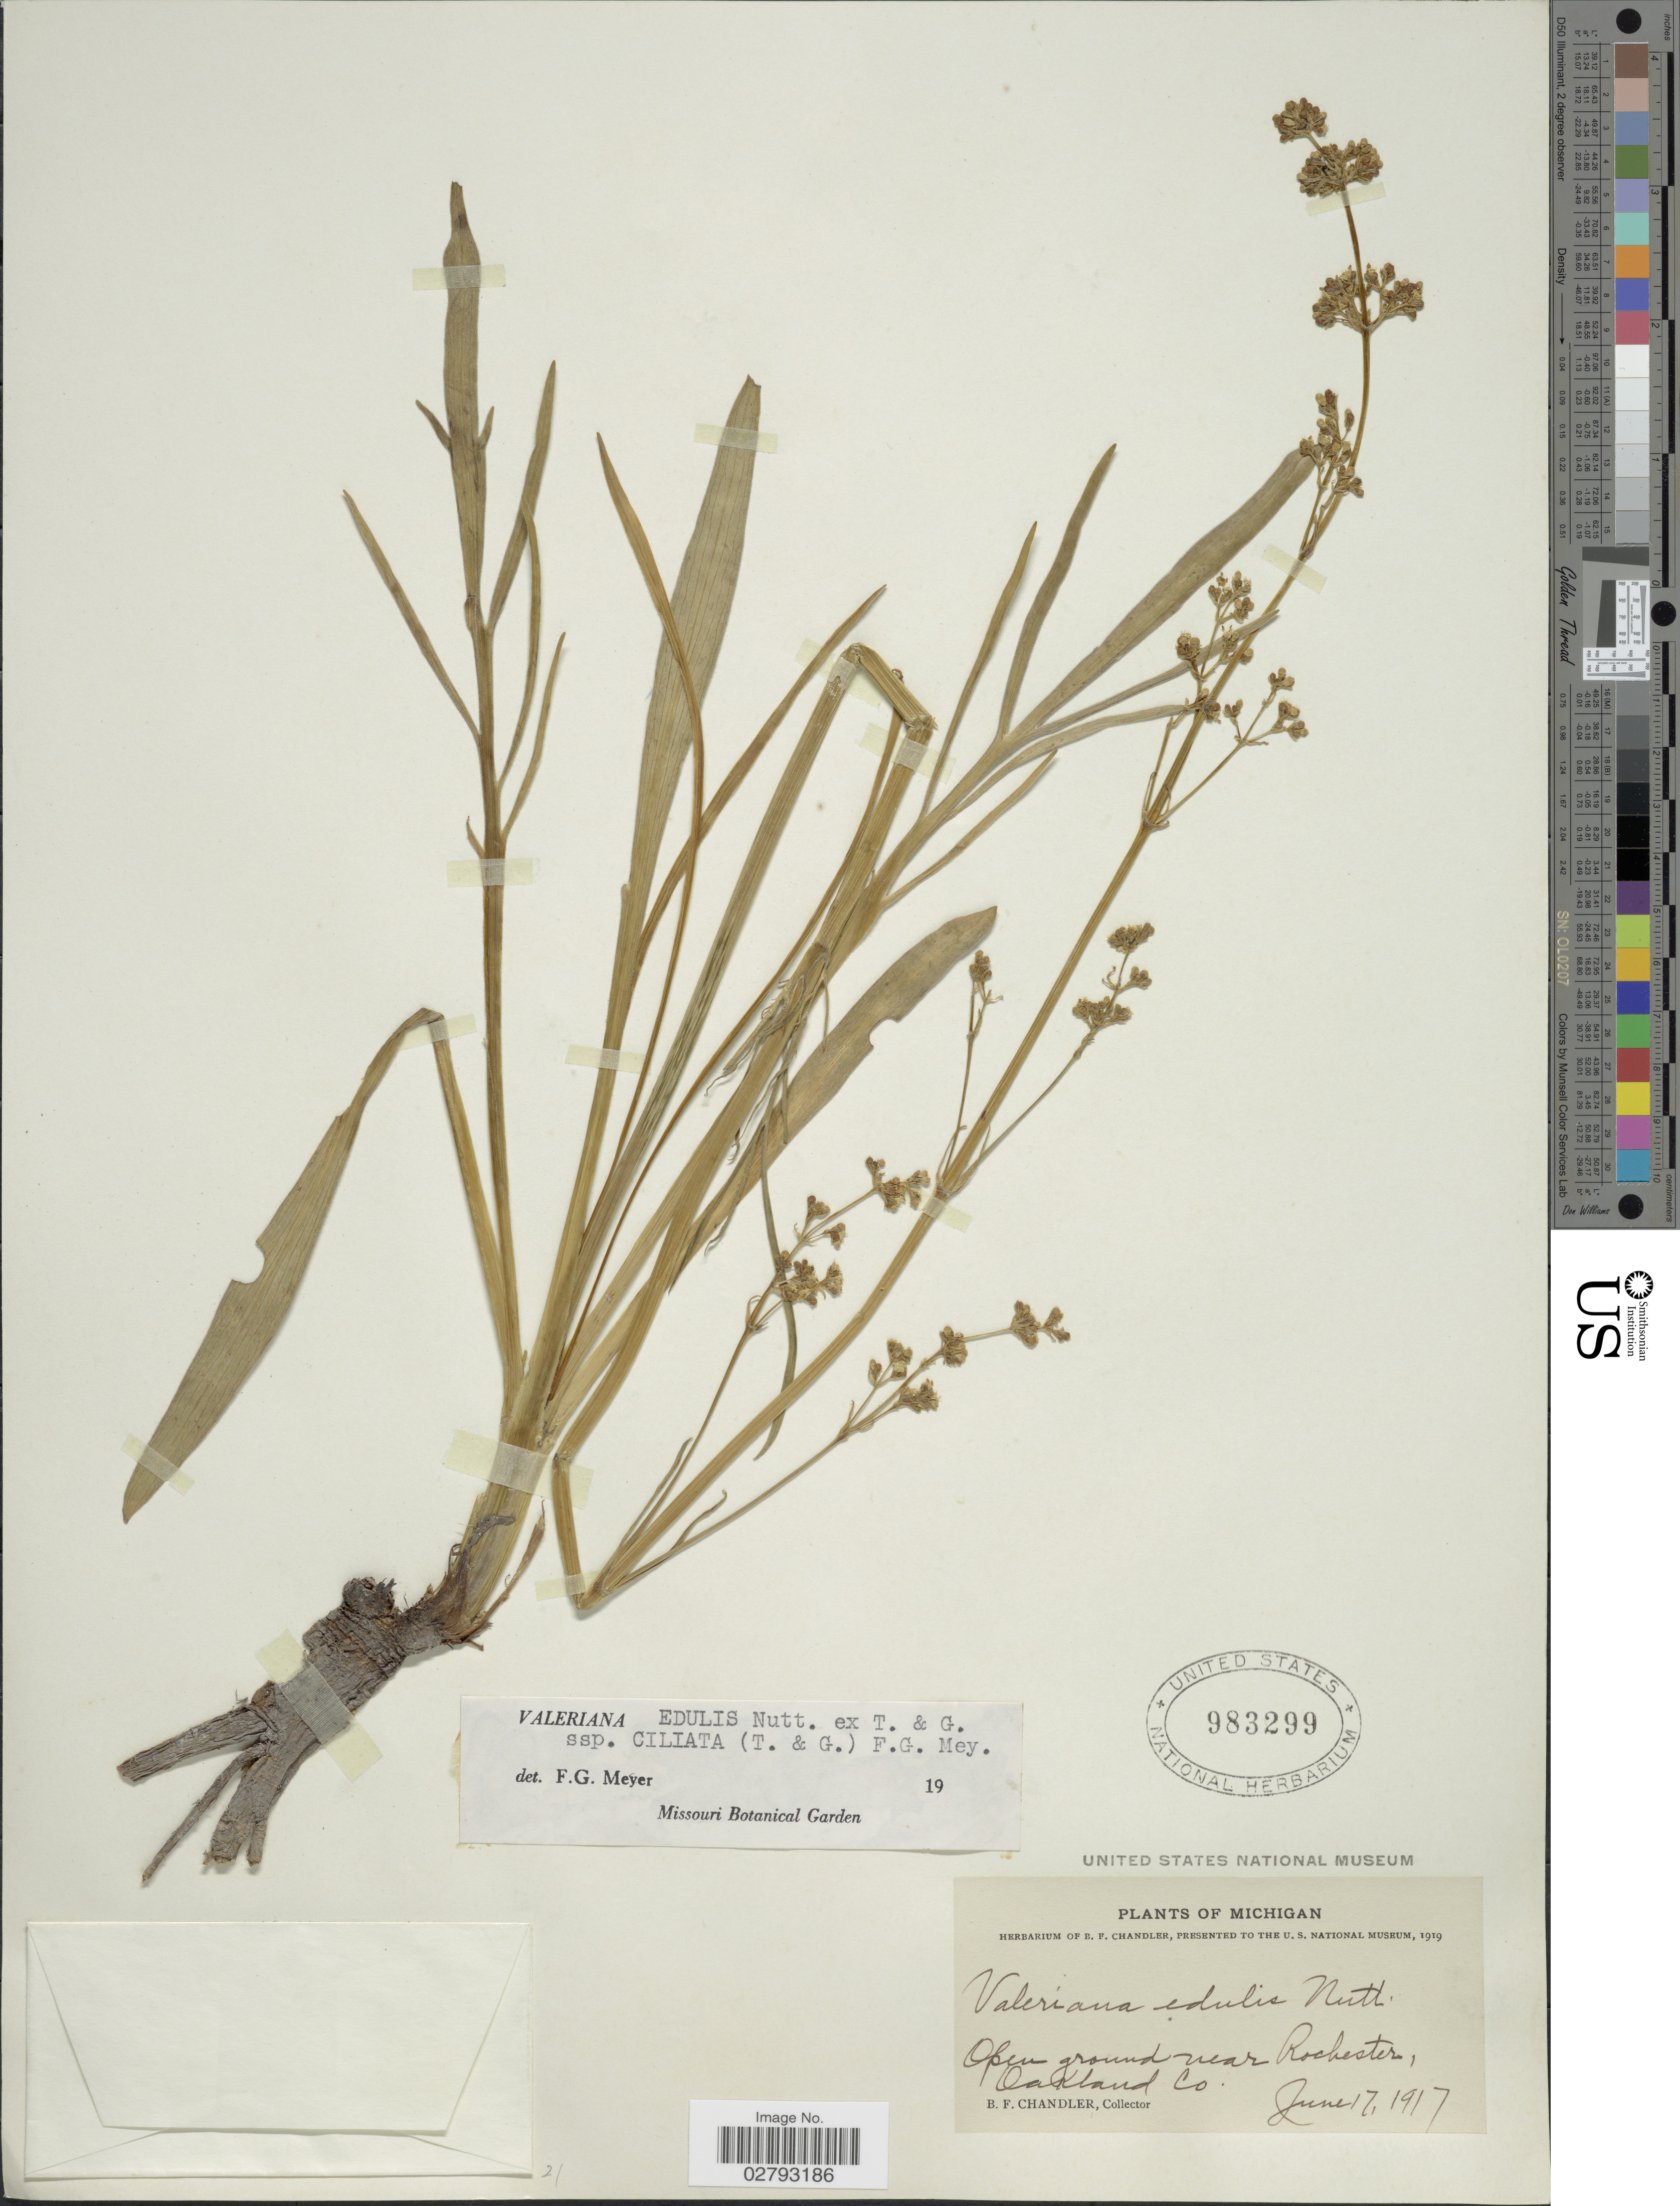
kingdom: Plantae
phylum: Tracheophyta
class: Magnoliopsida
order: Dipsacales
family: Caprifoliaceae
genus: Valeriana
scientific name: Valeriana edulis var. ciliata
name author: (F.G. Mey.) Cronquist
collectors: B. F. Chandler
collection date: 1917-06-17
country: United States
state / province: Michigan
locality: Open ground near Rochester, Oakland Co.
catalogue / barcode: US 983299